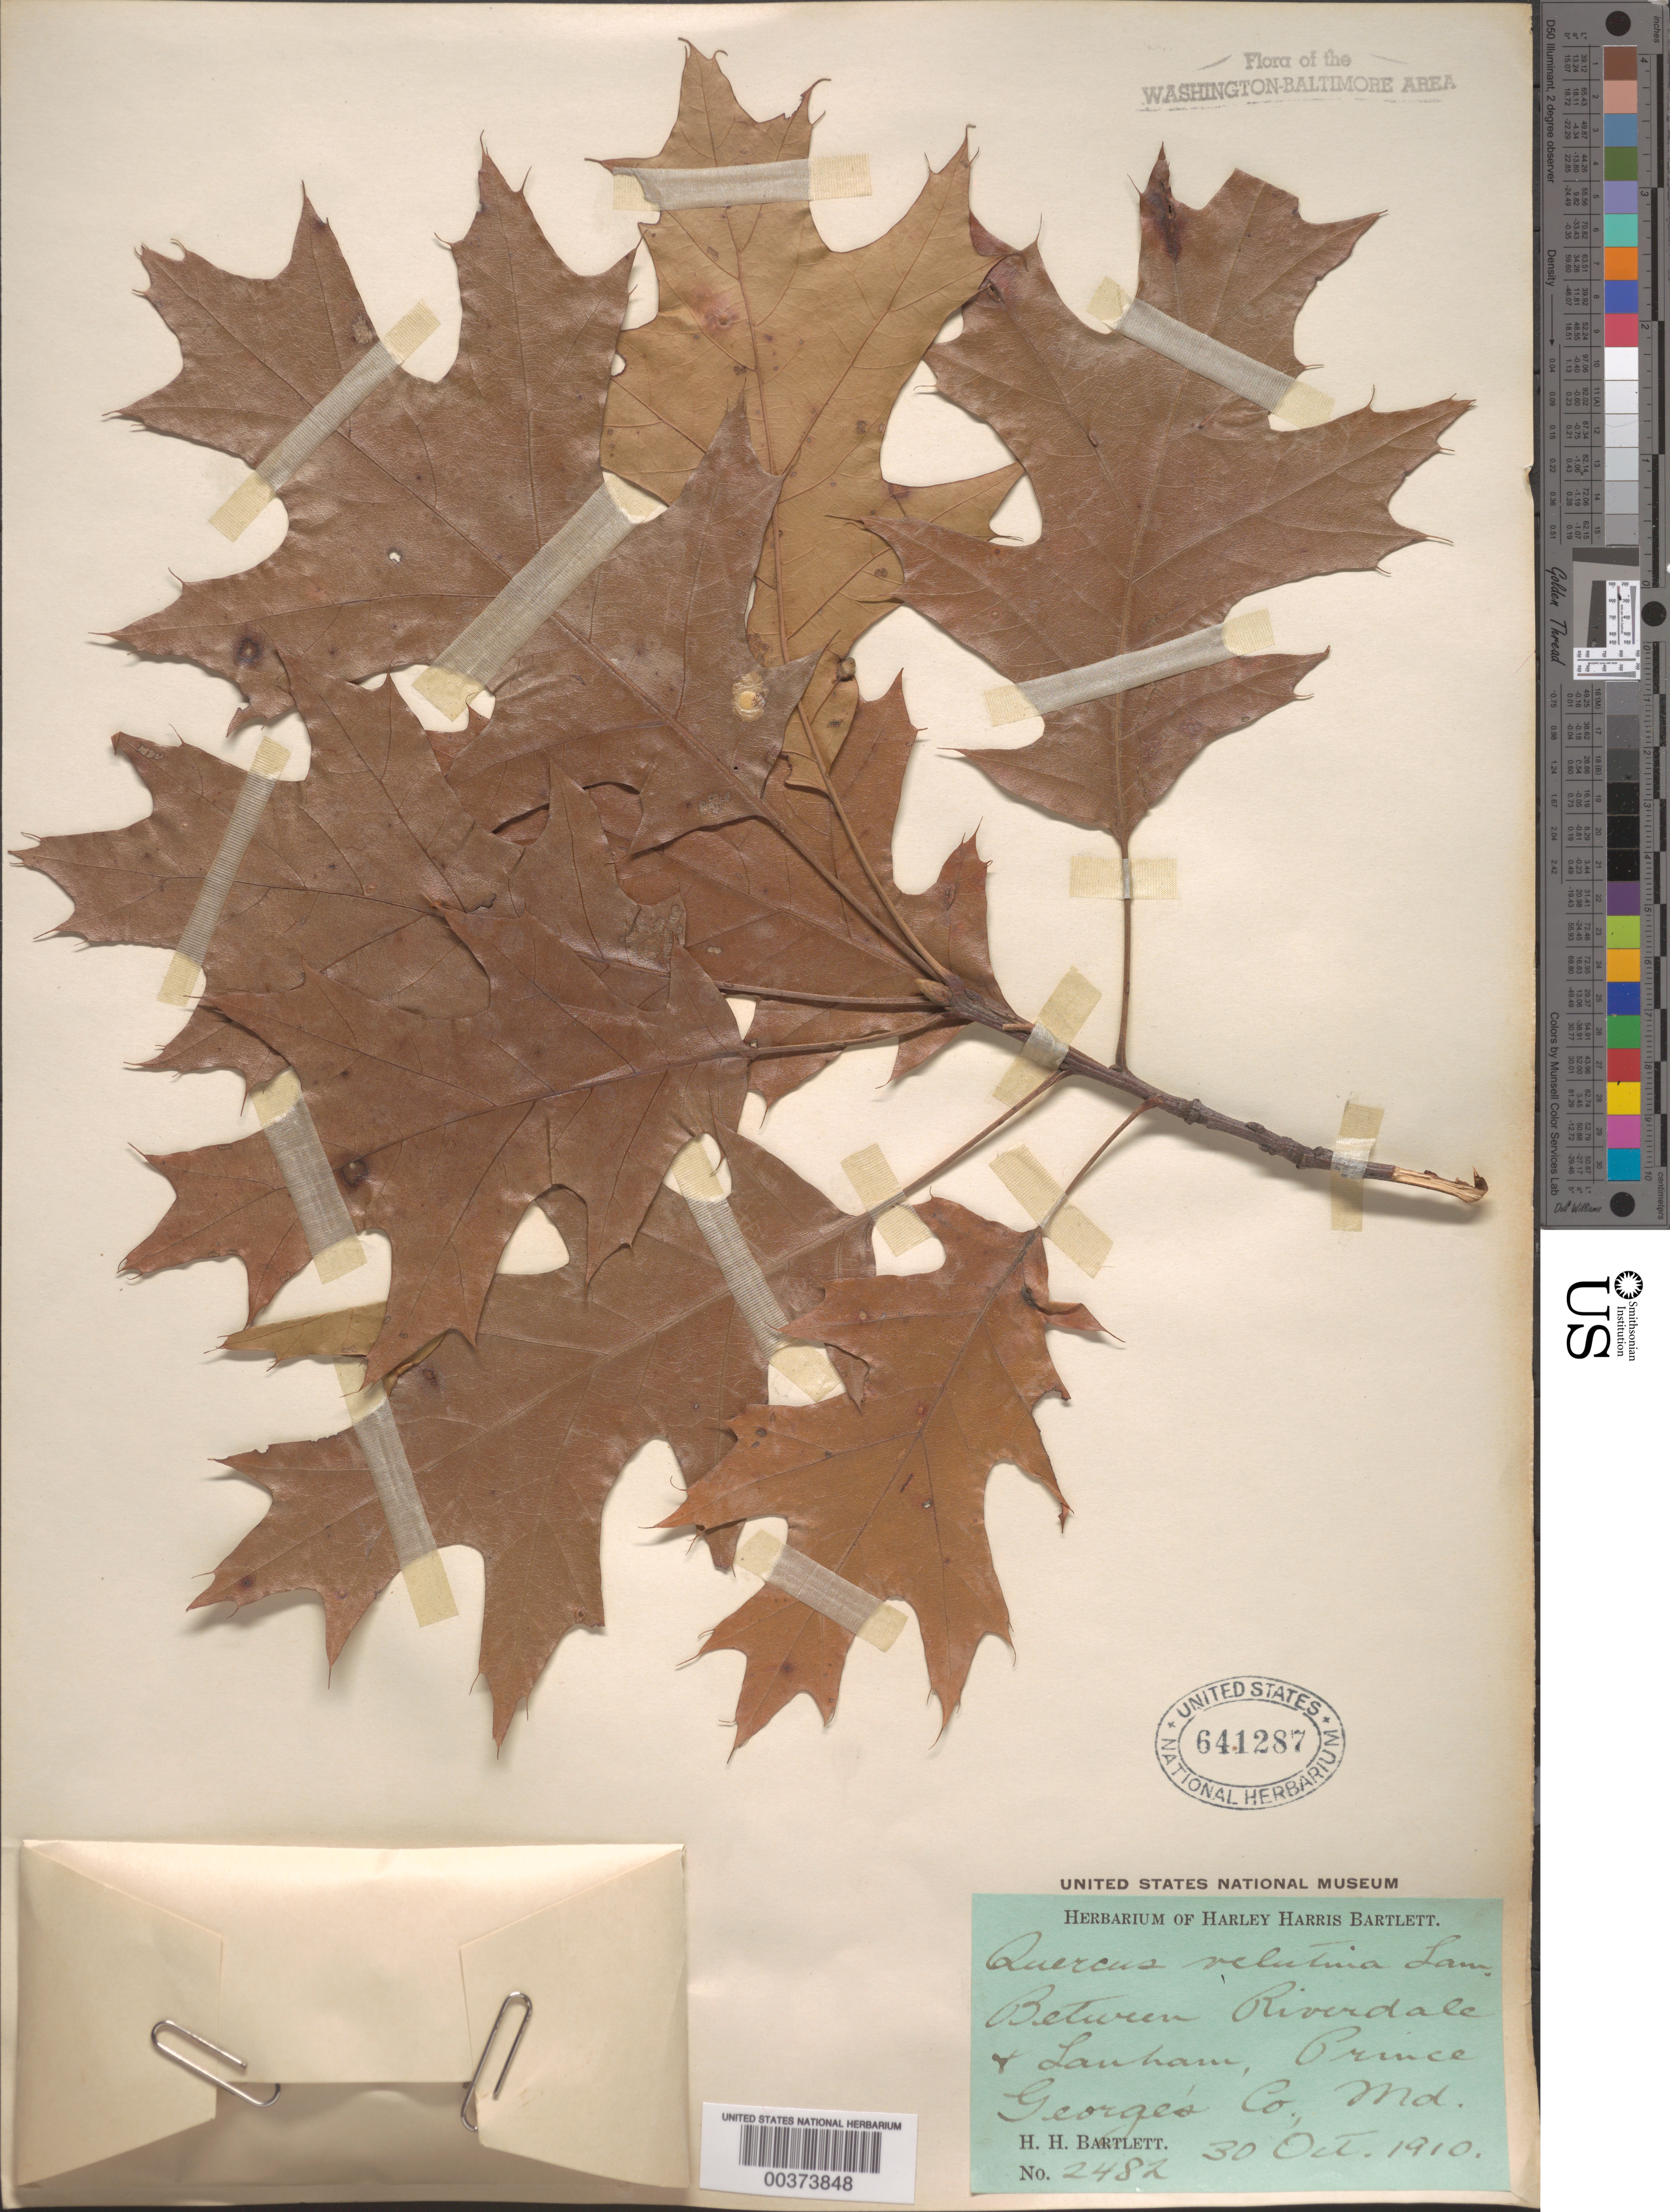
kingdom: Plantae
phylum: Tracheophyta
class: Magnoliopsida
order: Fagales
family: Fagaceae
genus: Quercus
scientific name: Quercus velutina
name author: Lam.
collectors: H. H. Bartlett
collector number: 2482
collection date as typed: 30 Oct 1910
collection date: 1910-10-30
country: United States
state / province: Maryland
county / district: Prince George's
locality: Between Riverdale and Lanham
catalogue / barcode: US 641287